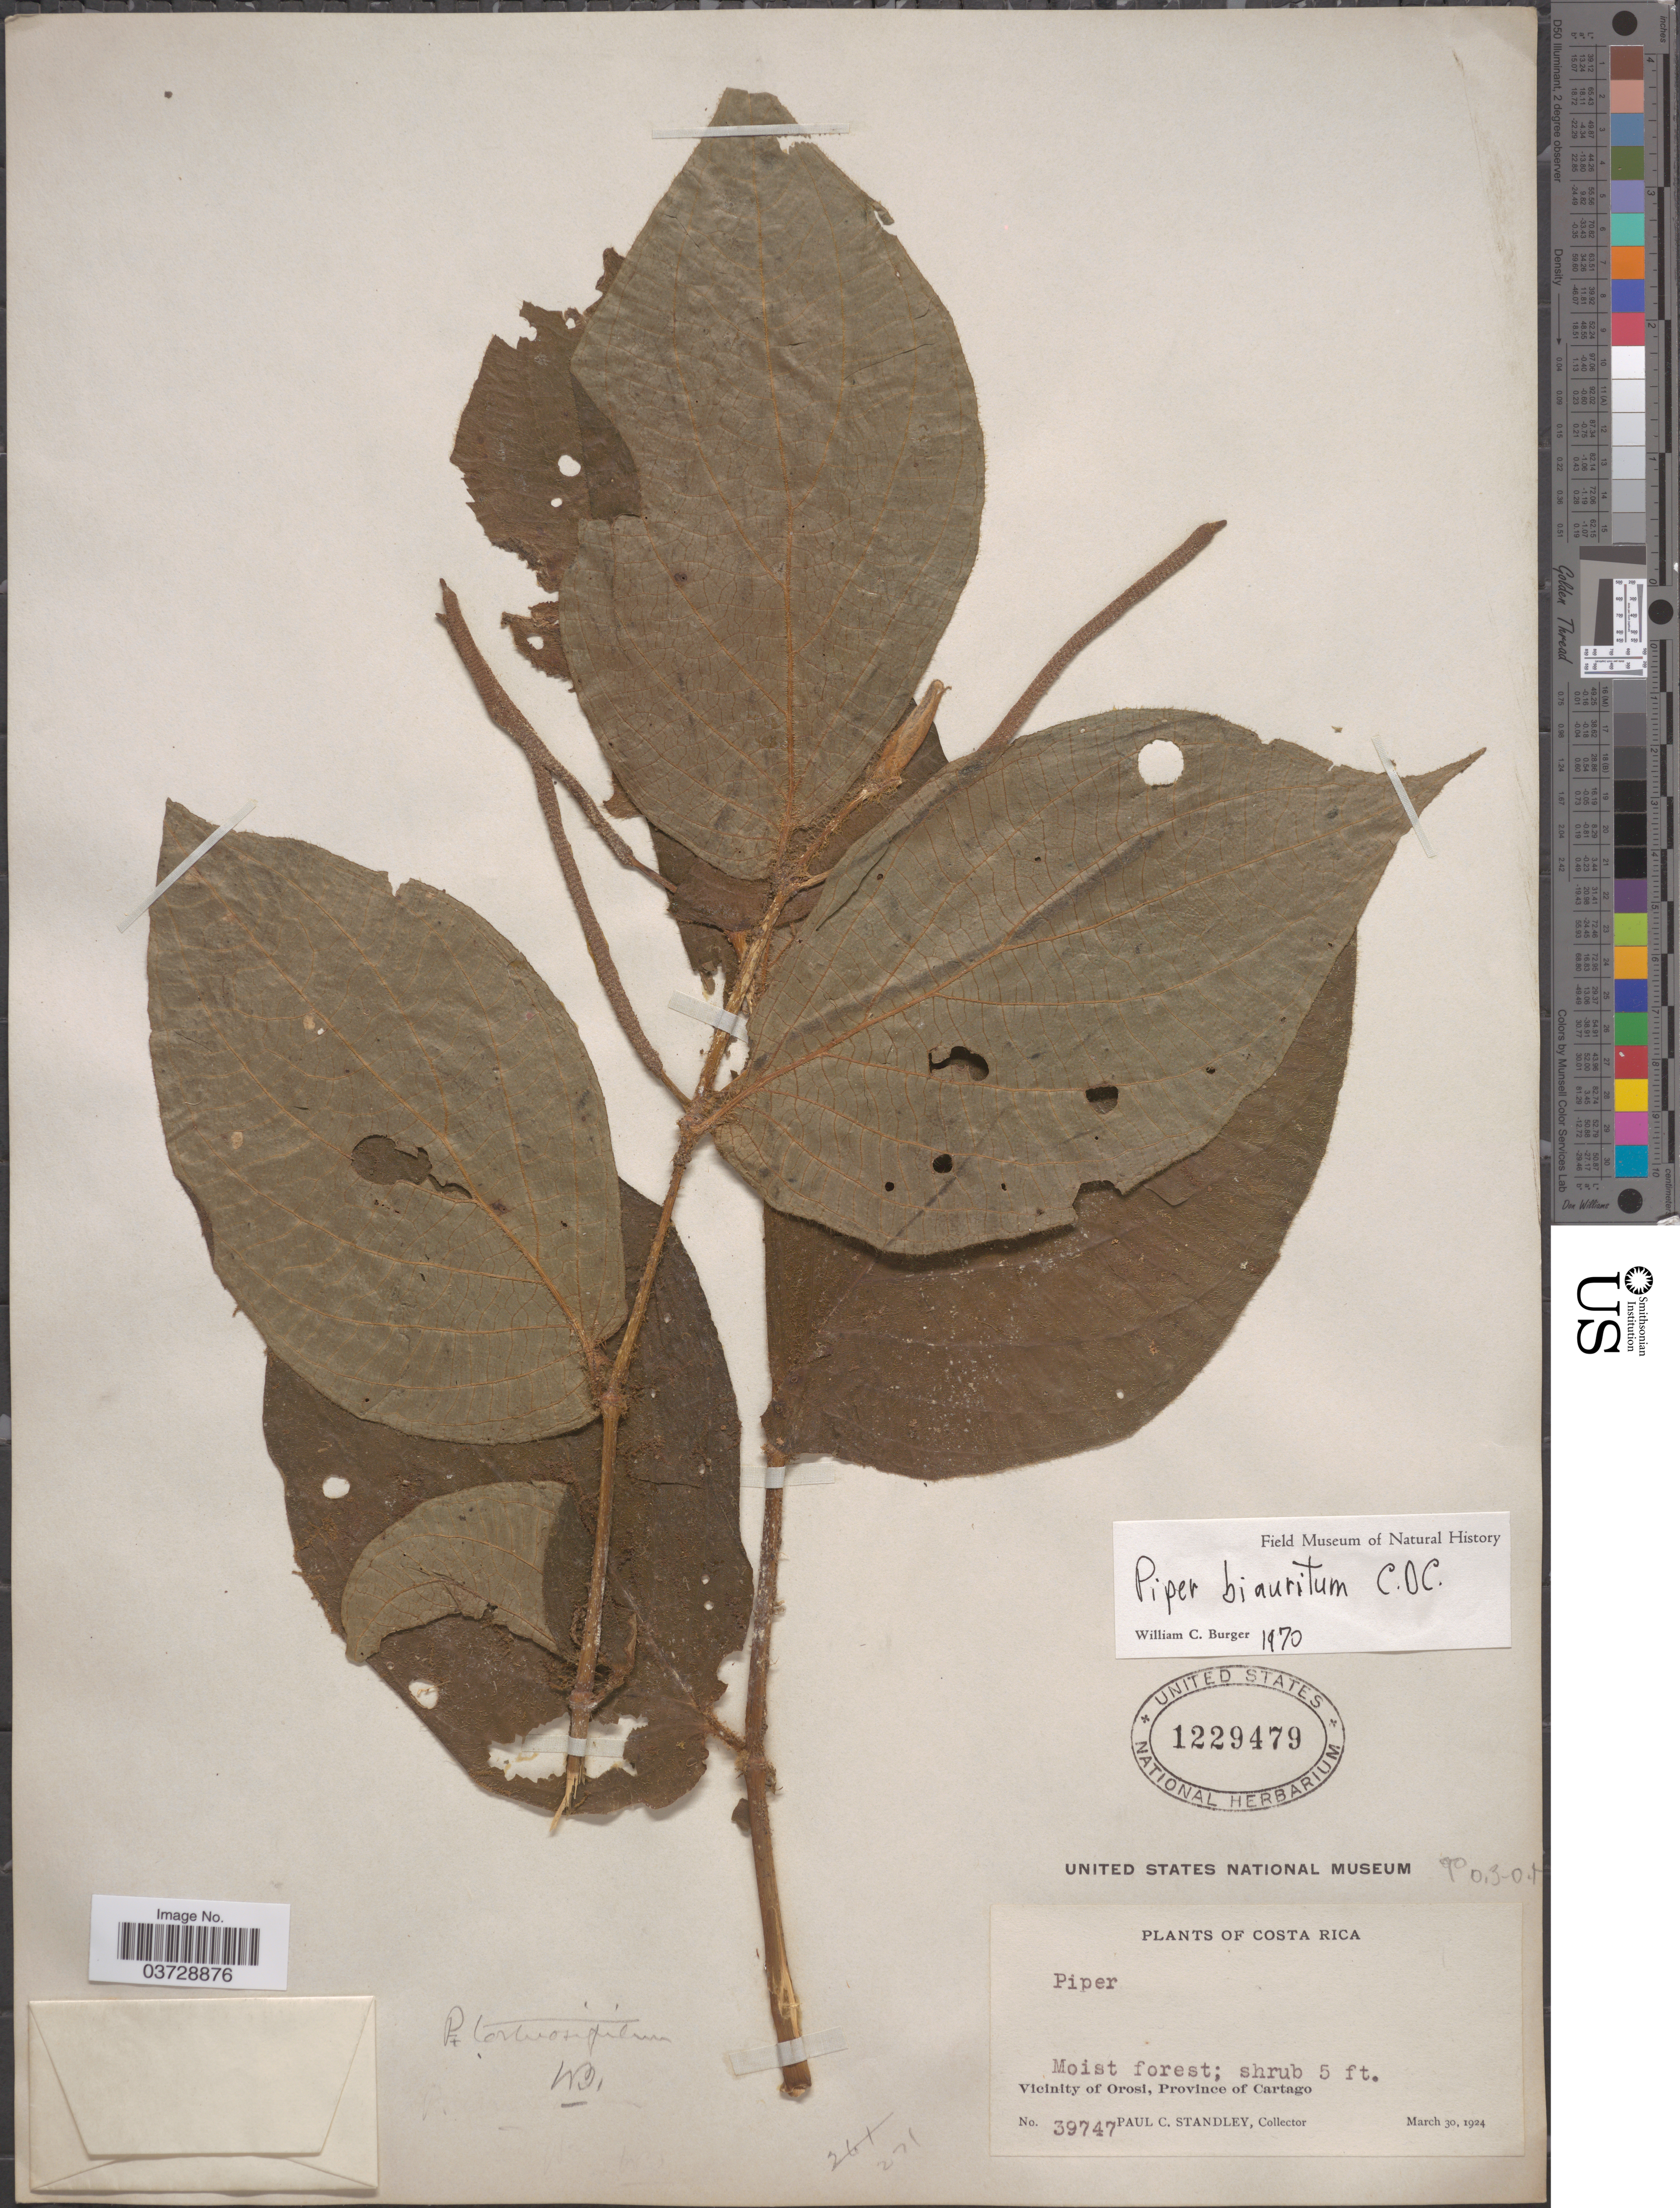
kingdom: Plantae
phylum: Tracheophyta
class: Magnoliopsida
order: Piperales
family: Piperaceae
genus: Piper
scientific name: Piper biauritum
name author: C. DC. in Pittier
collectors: P. C. Standley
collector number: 39747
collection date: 1924-03-30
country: Costa Rica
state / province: Cartago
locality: Vicinity of Orosi.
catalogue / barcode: US 1229479